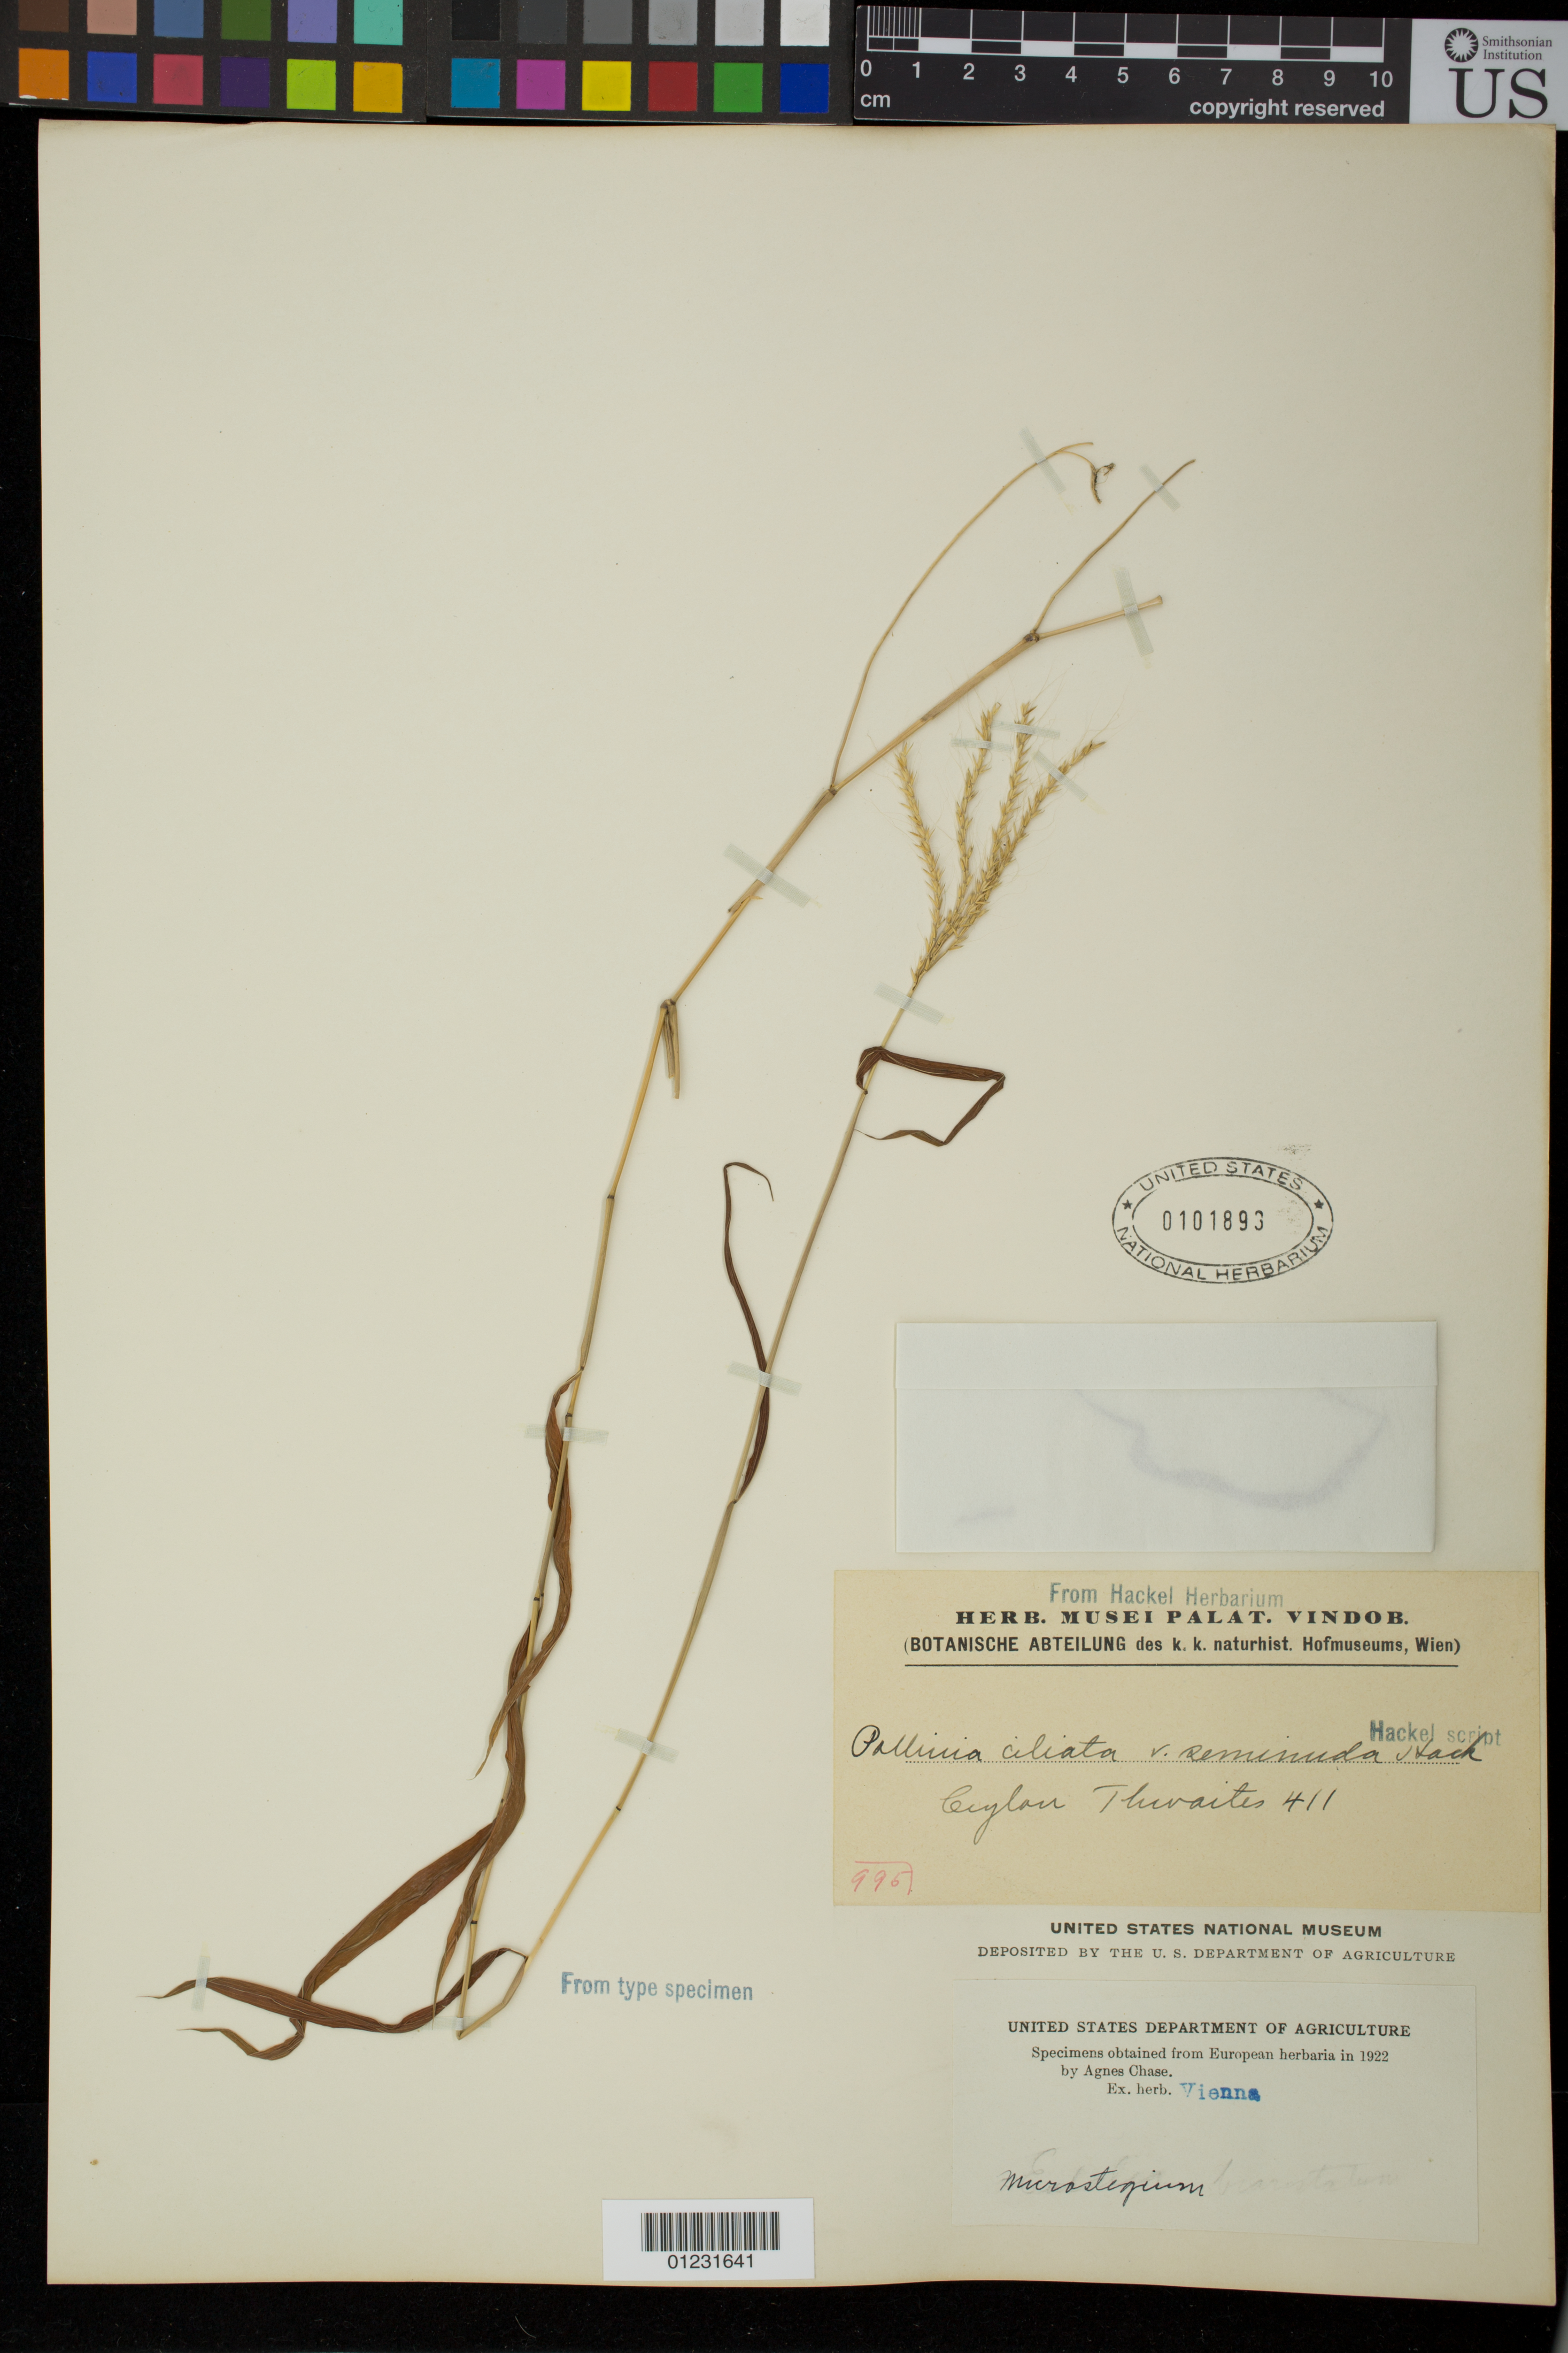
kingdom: Plantae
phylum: Tracheophyta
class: Liliopsida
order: Poales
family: Poaceae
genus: Pollinia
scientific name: Pollinia ciliata var. seminuda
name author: Trin. in A. DC.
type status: Type Collection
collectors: G. H. K. Thwaites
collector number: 411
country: Sri Lanka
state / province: Ceylon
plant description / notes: Fragmentary material of type specimen ex herb. Hackel.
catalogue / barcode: US 101893